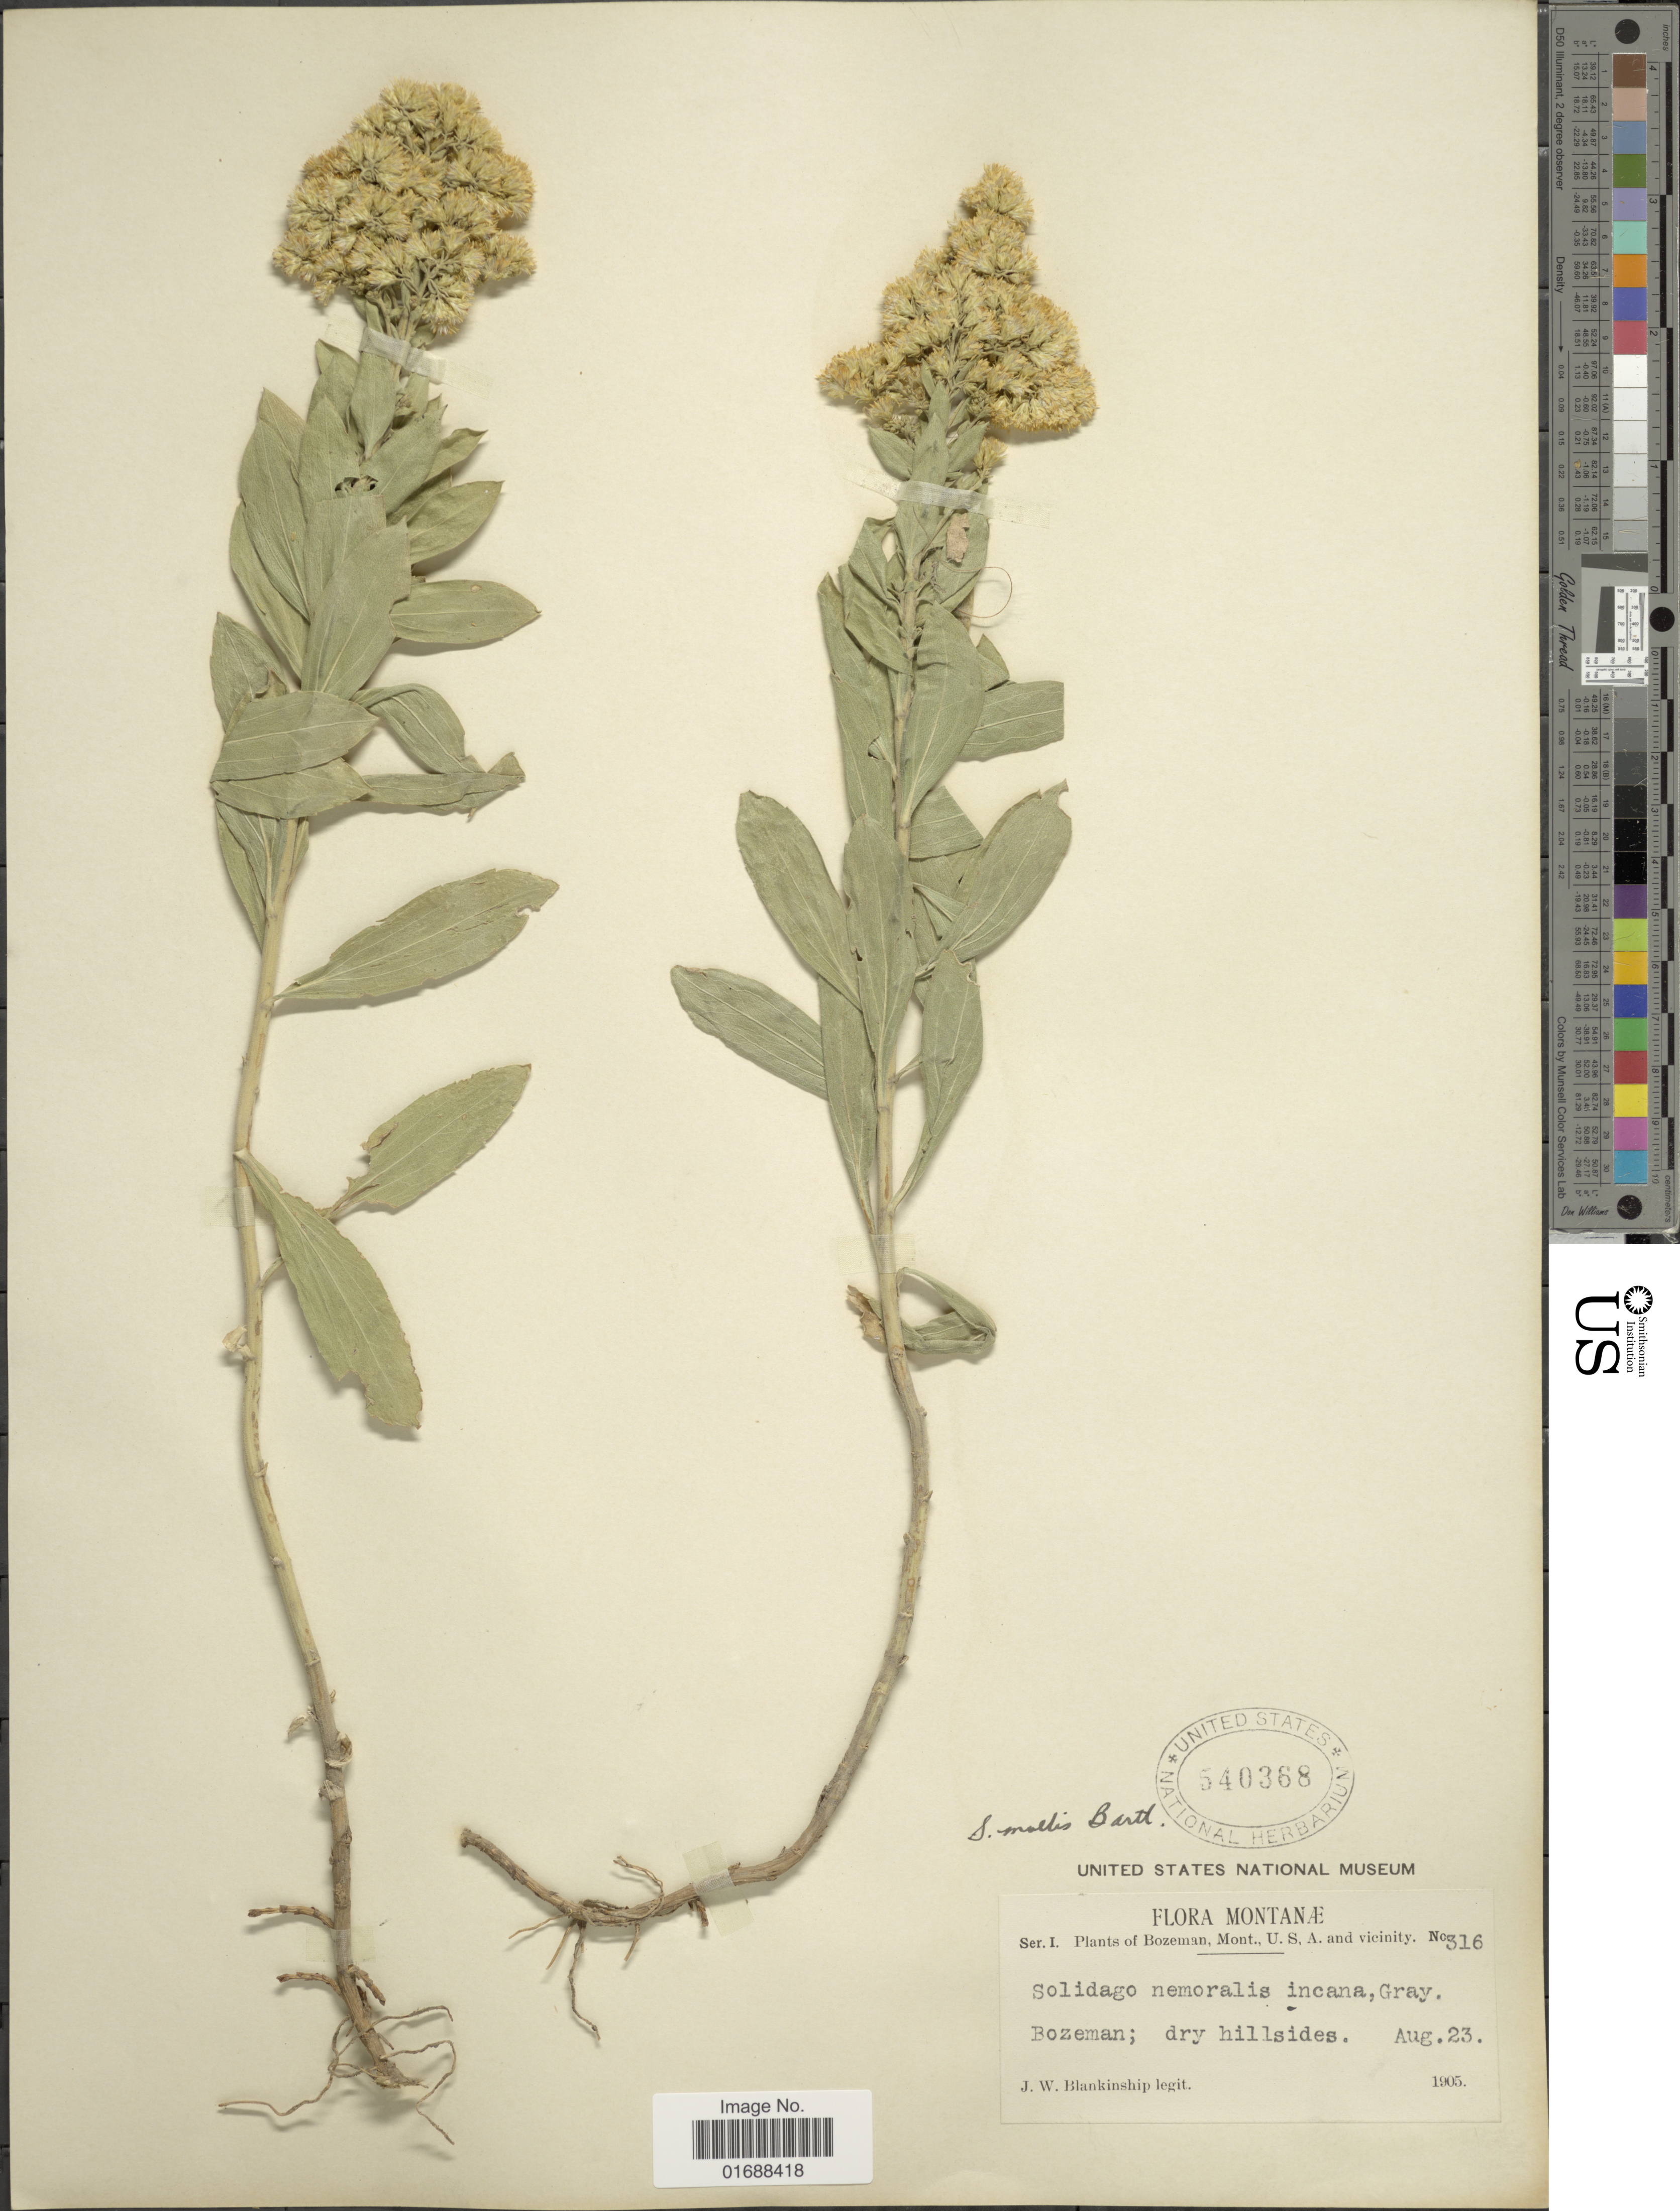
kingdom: Plantae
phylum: Tracheophyta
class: Magnoliopsida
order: Asterales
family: Asteraceae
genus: Solidago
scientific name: Solidago mollis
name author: Bartl.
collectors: J. W. Blankinship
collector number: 316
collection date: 1905-08-23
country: United States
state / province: Montana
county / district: Gallatin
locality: Bozeman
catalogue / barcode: US 540368